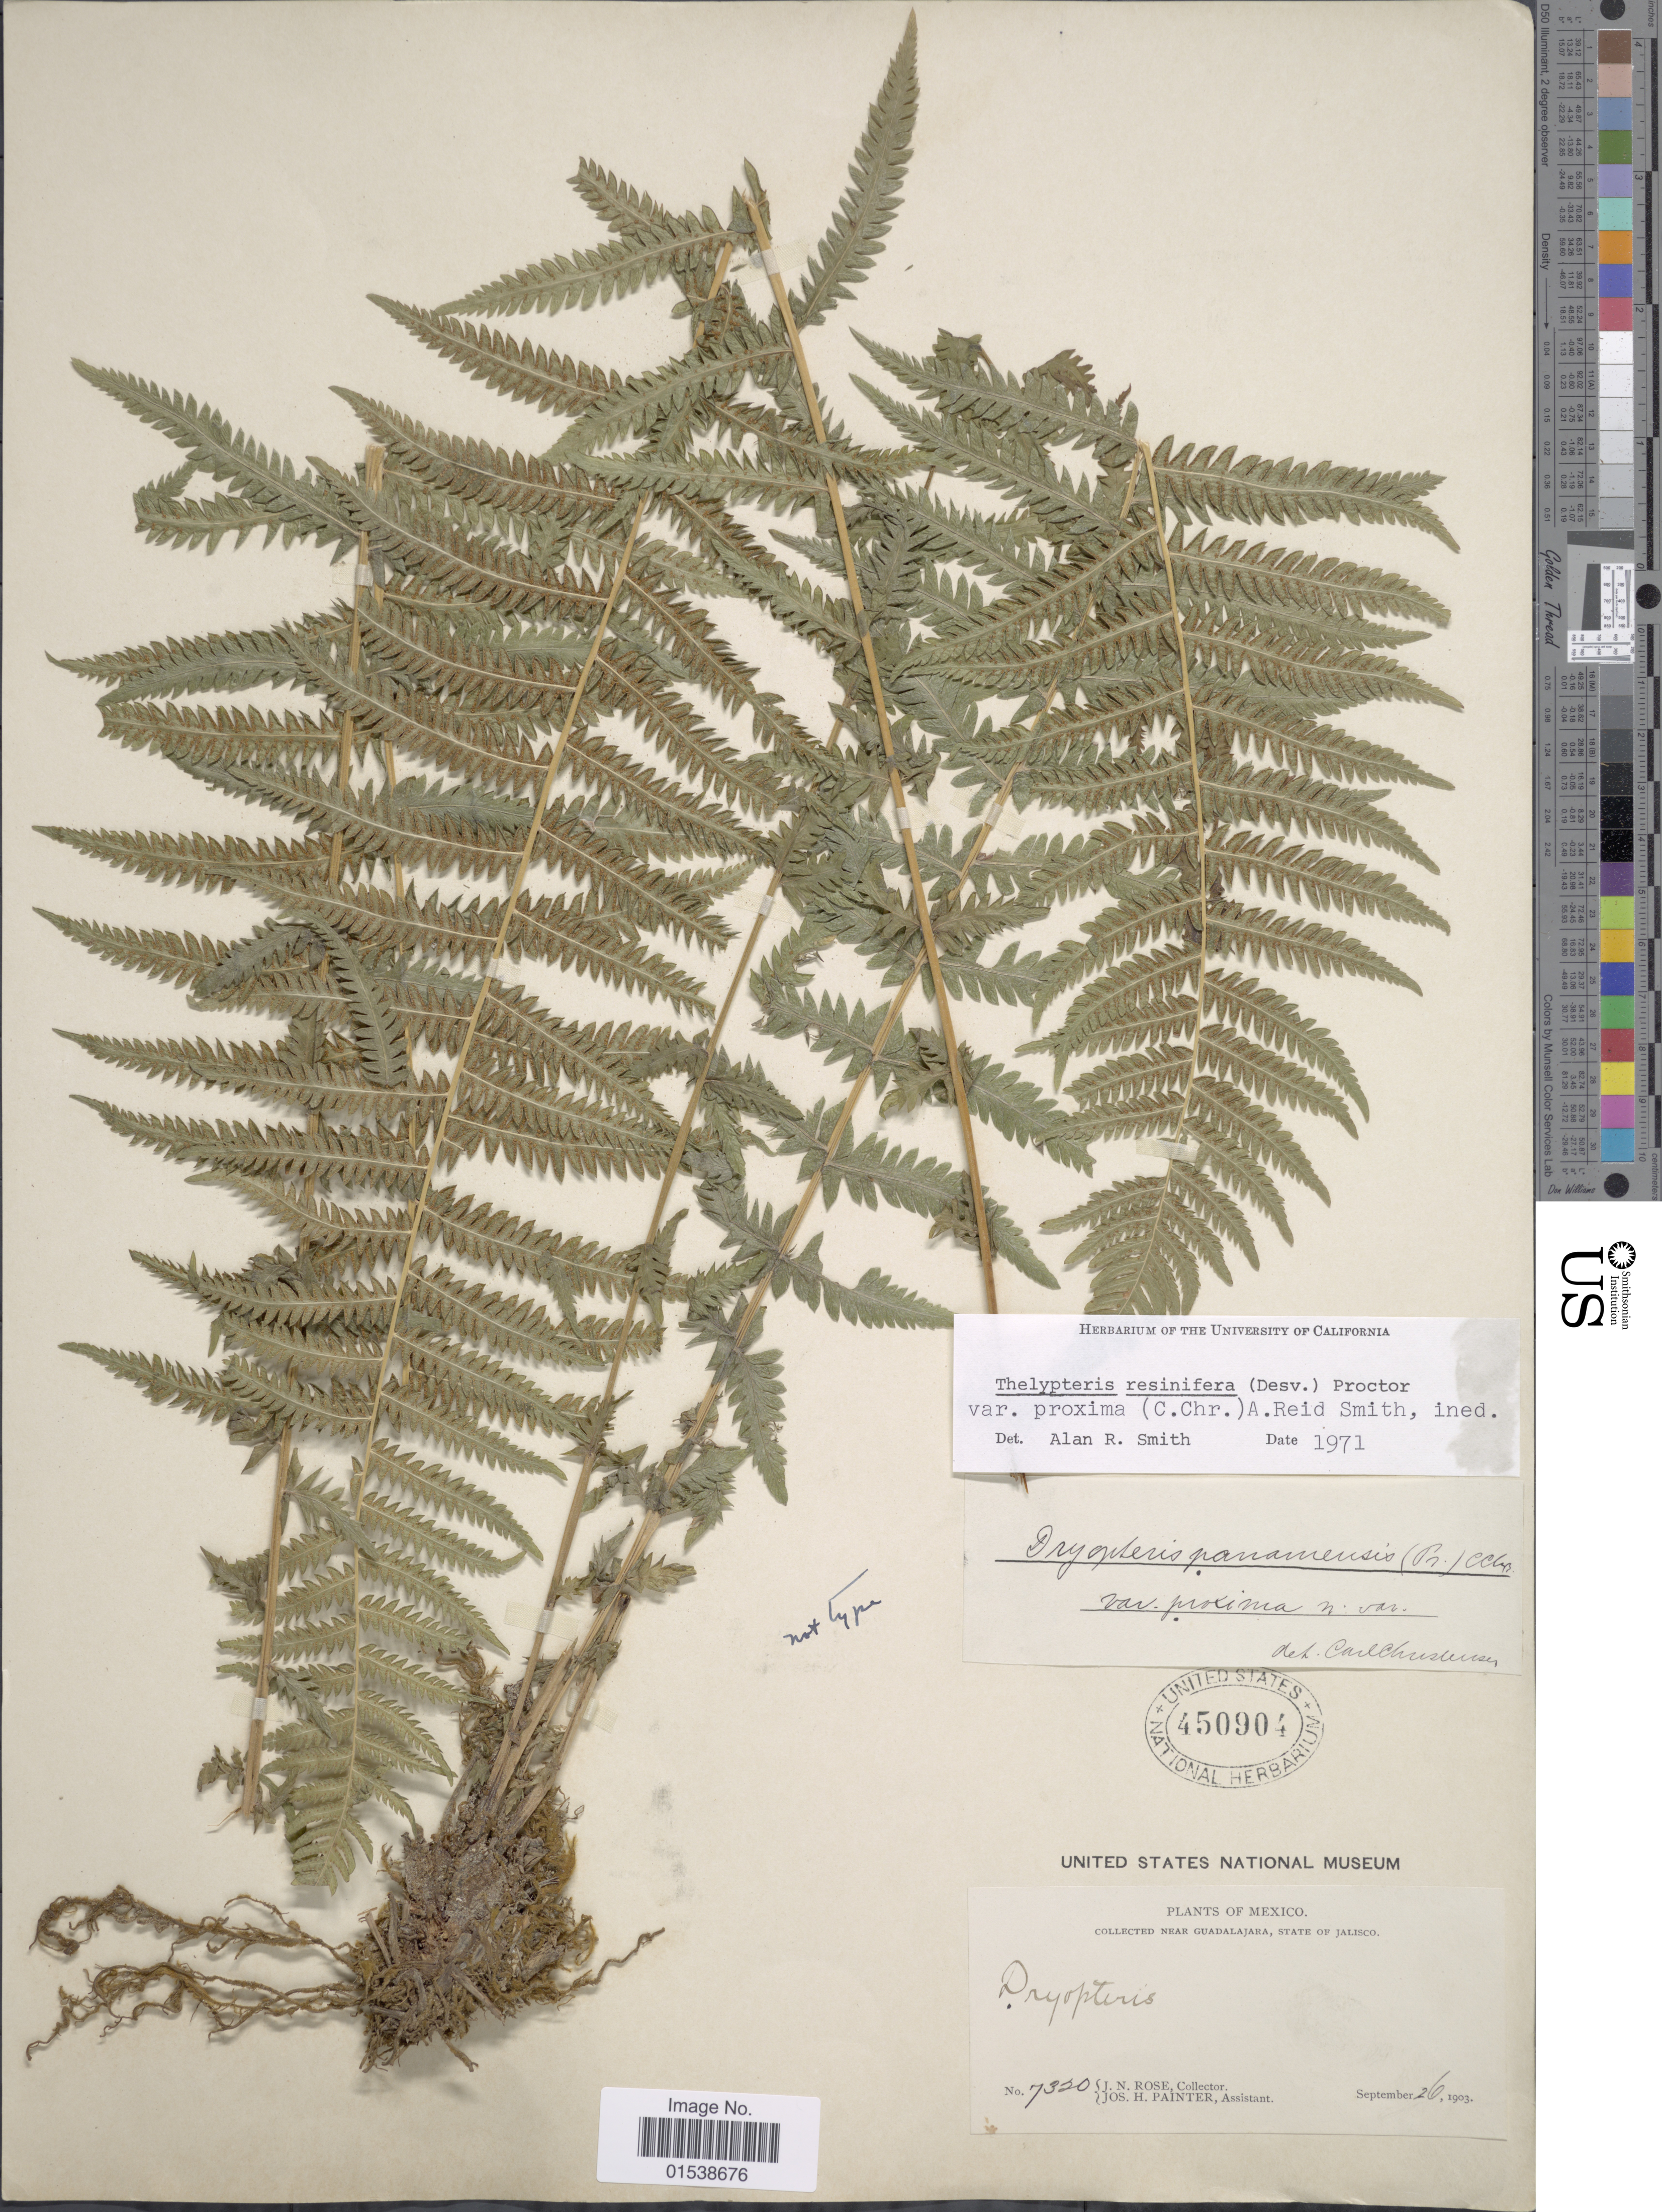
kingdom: Plantae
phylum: Tracheophyta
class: Polypodiopsida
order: Polypodiales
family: Thelypteridaceae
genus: Amauropelta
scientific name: Amauropelta resinifera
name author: (Desv.) Pic. Serm.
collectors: J. N. Rose & J. H. Painter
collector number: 7320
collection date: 1903-09-26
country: Mexico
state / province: Jalisco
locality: Near Guadalajara, State of Jalisco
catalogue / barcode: US 450904